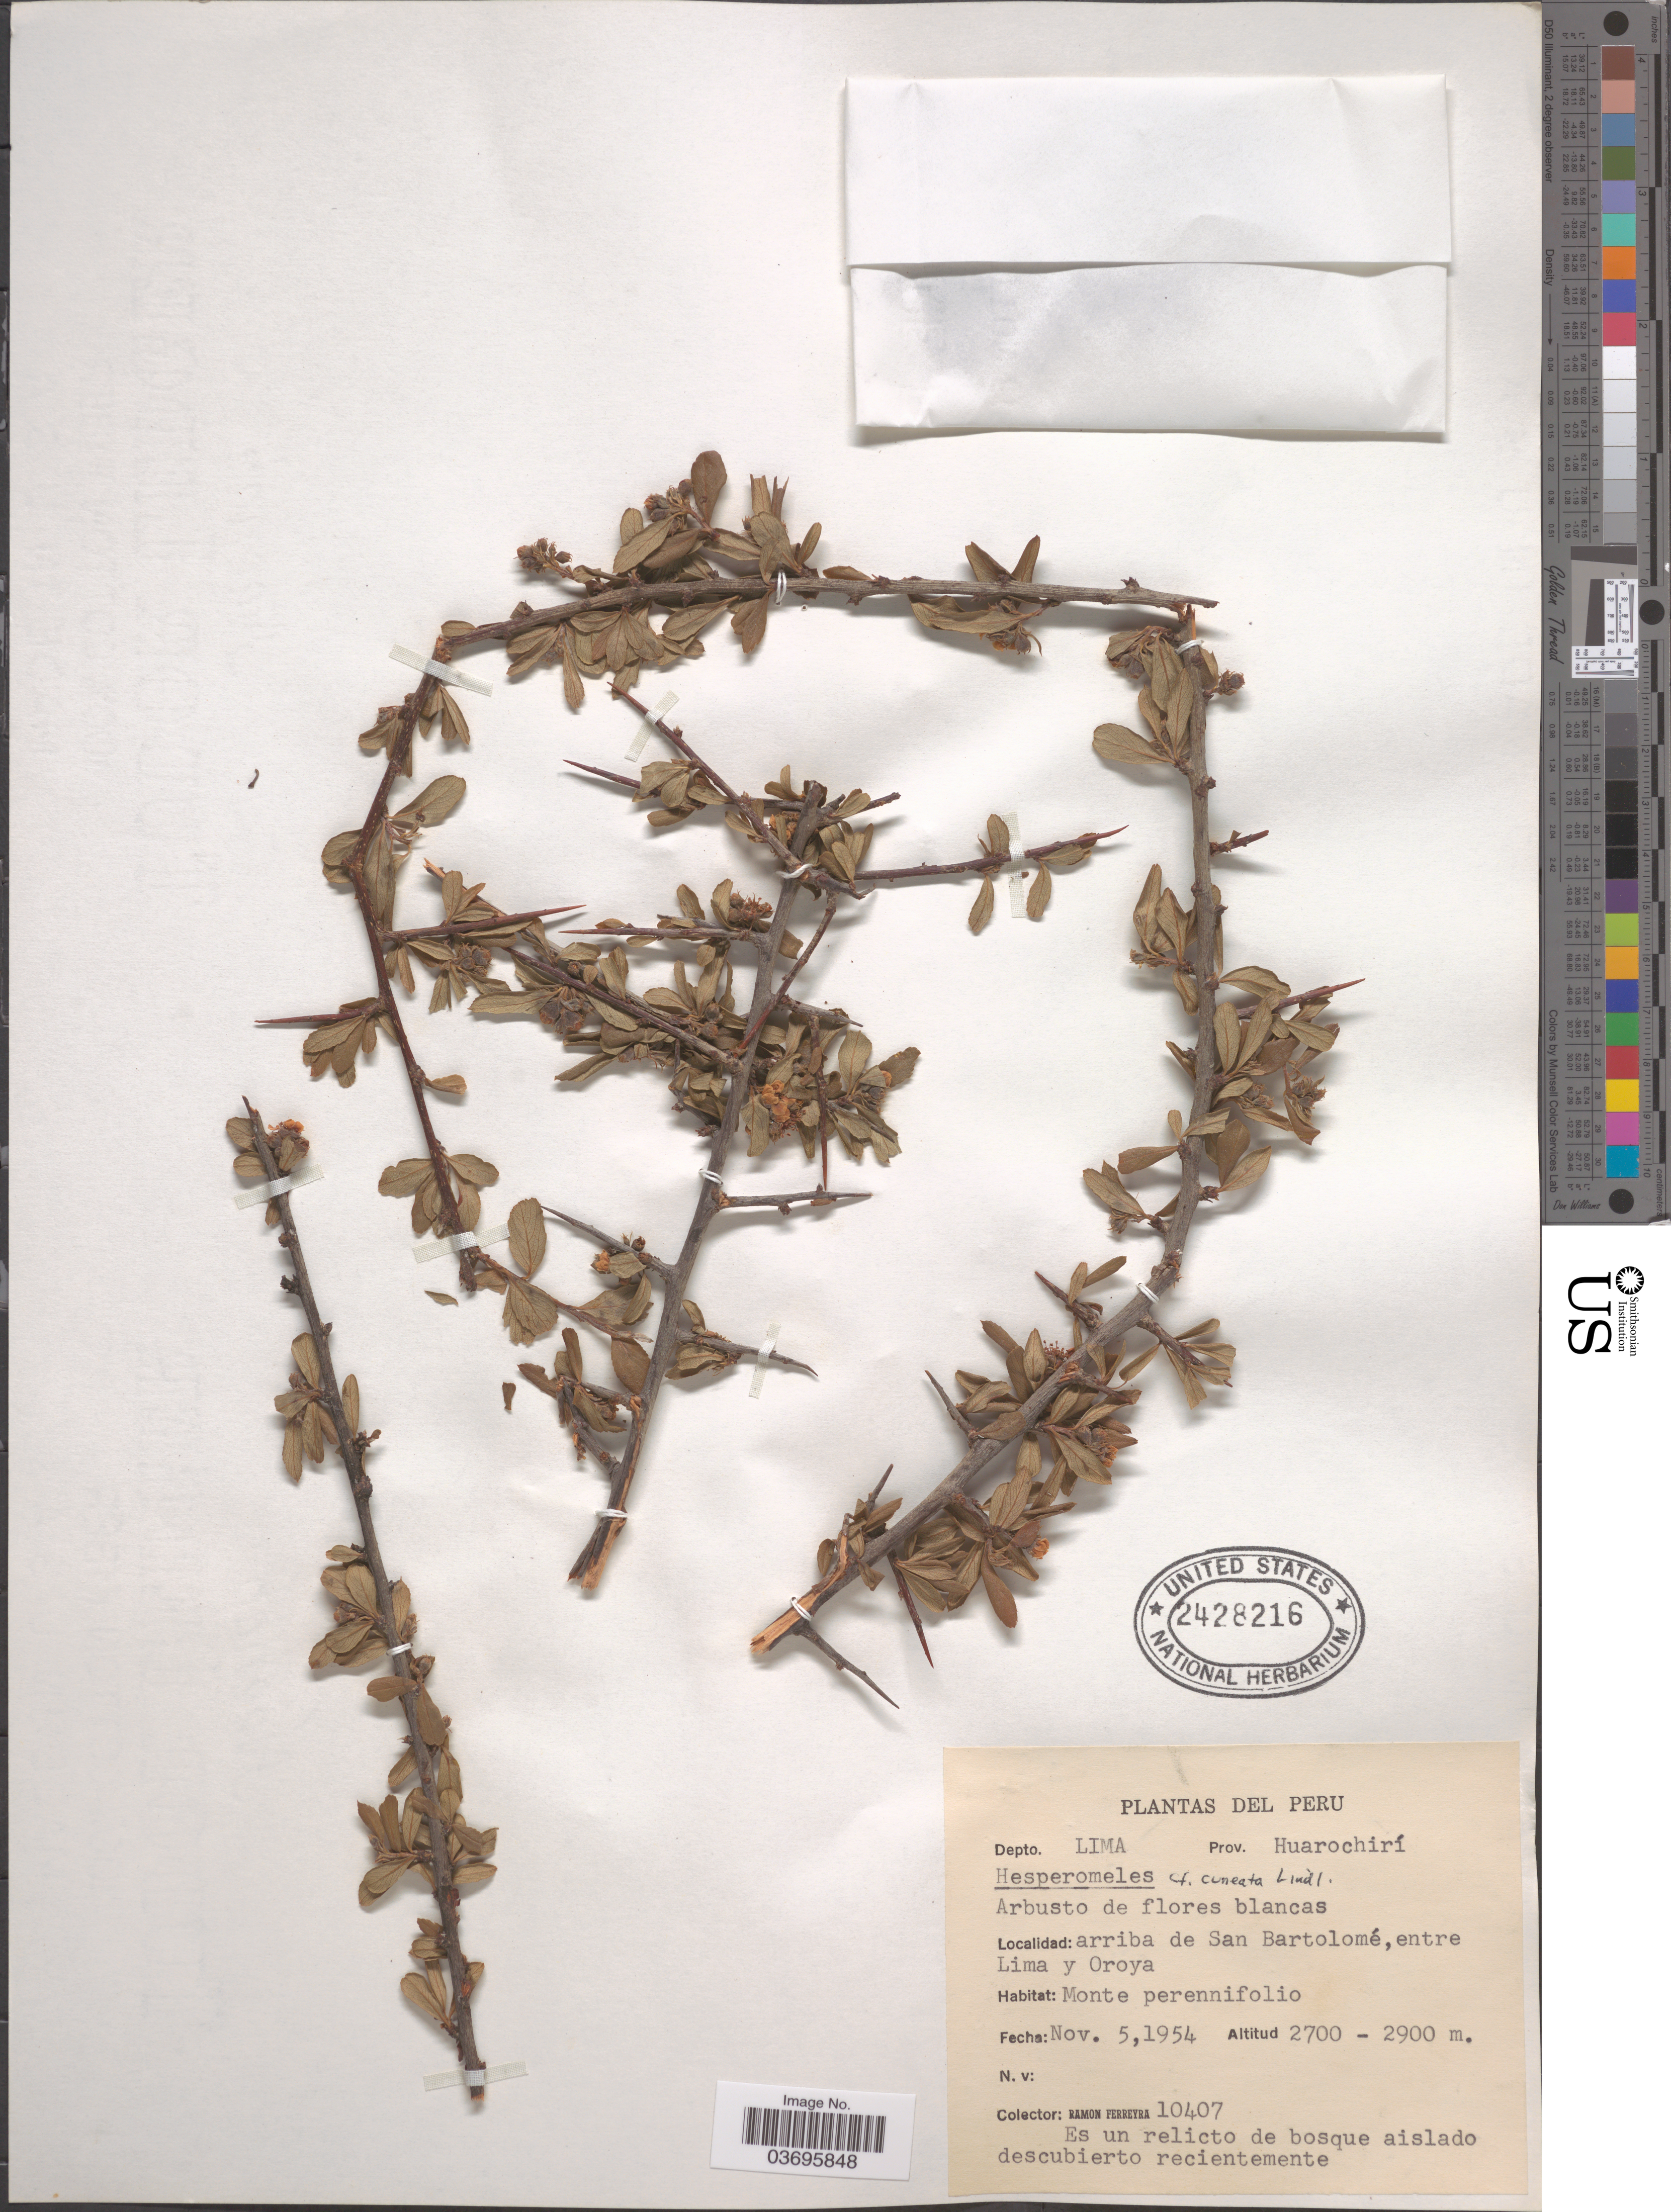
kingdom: Plantae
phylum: Tracheophyta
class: Magnoliopsida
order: Rosales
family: Rosaceae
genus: Hesperomeles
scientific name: Hesperomeles cuneata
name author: Lindl.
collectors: R. A. Ferreyra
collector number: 10407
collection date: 1954-11-05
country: Peru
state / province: Lima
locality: Depto. Lima. Prov. Huarochirí. Arriba de San Bartolomé, entre Lima y Oroya.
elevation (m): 2700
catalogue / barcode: US 2428216